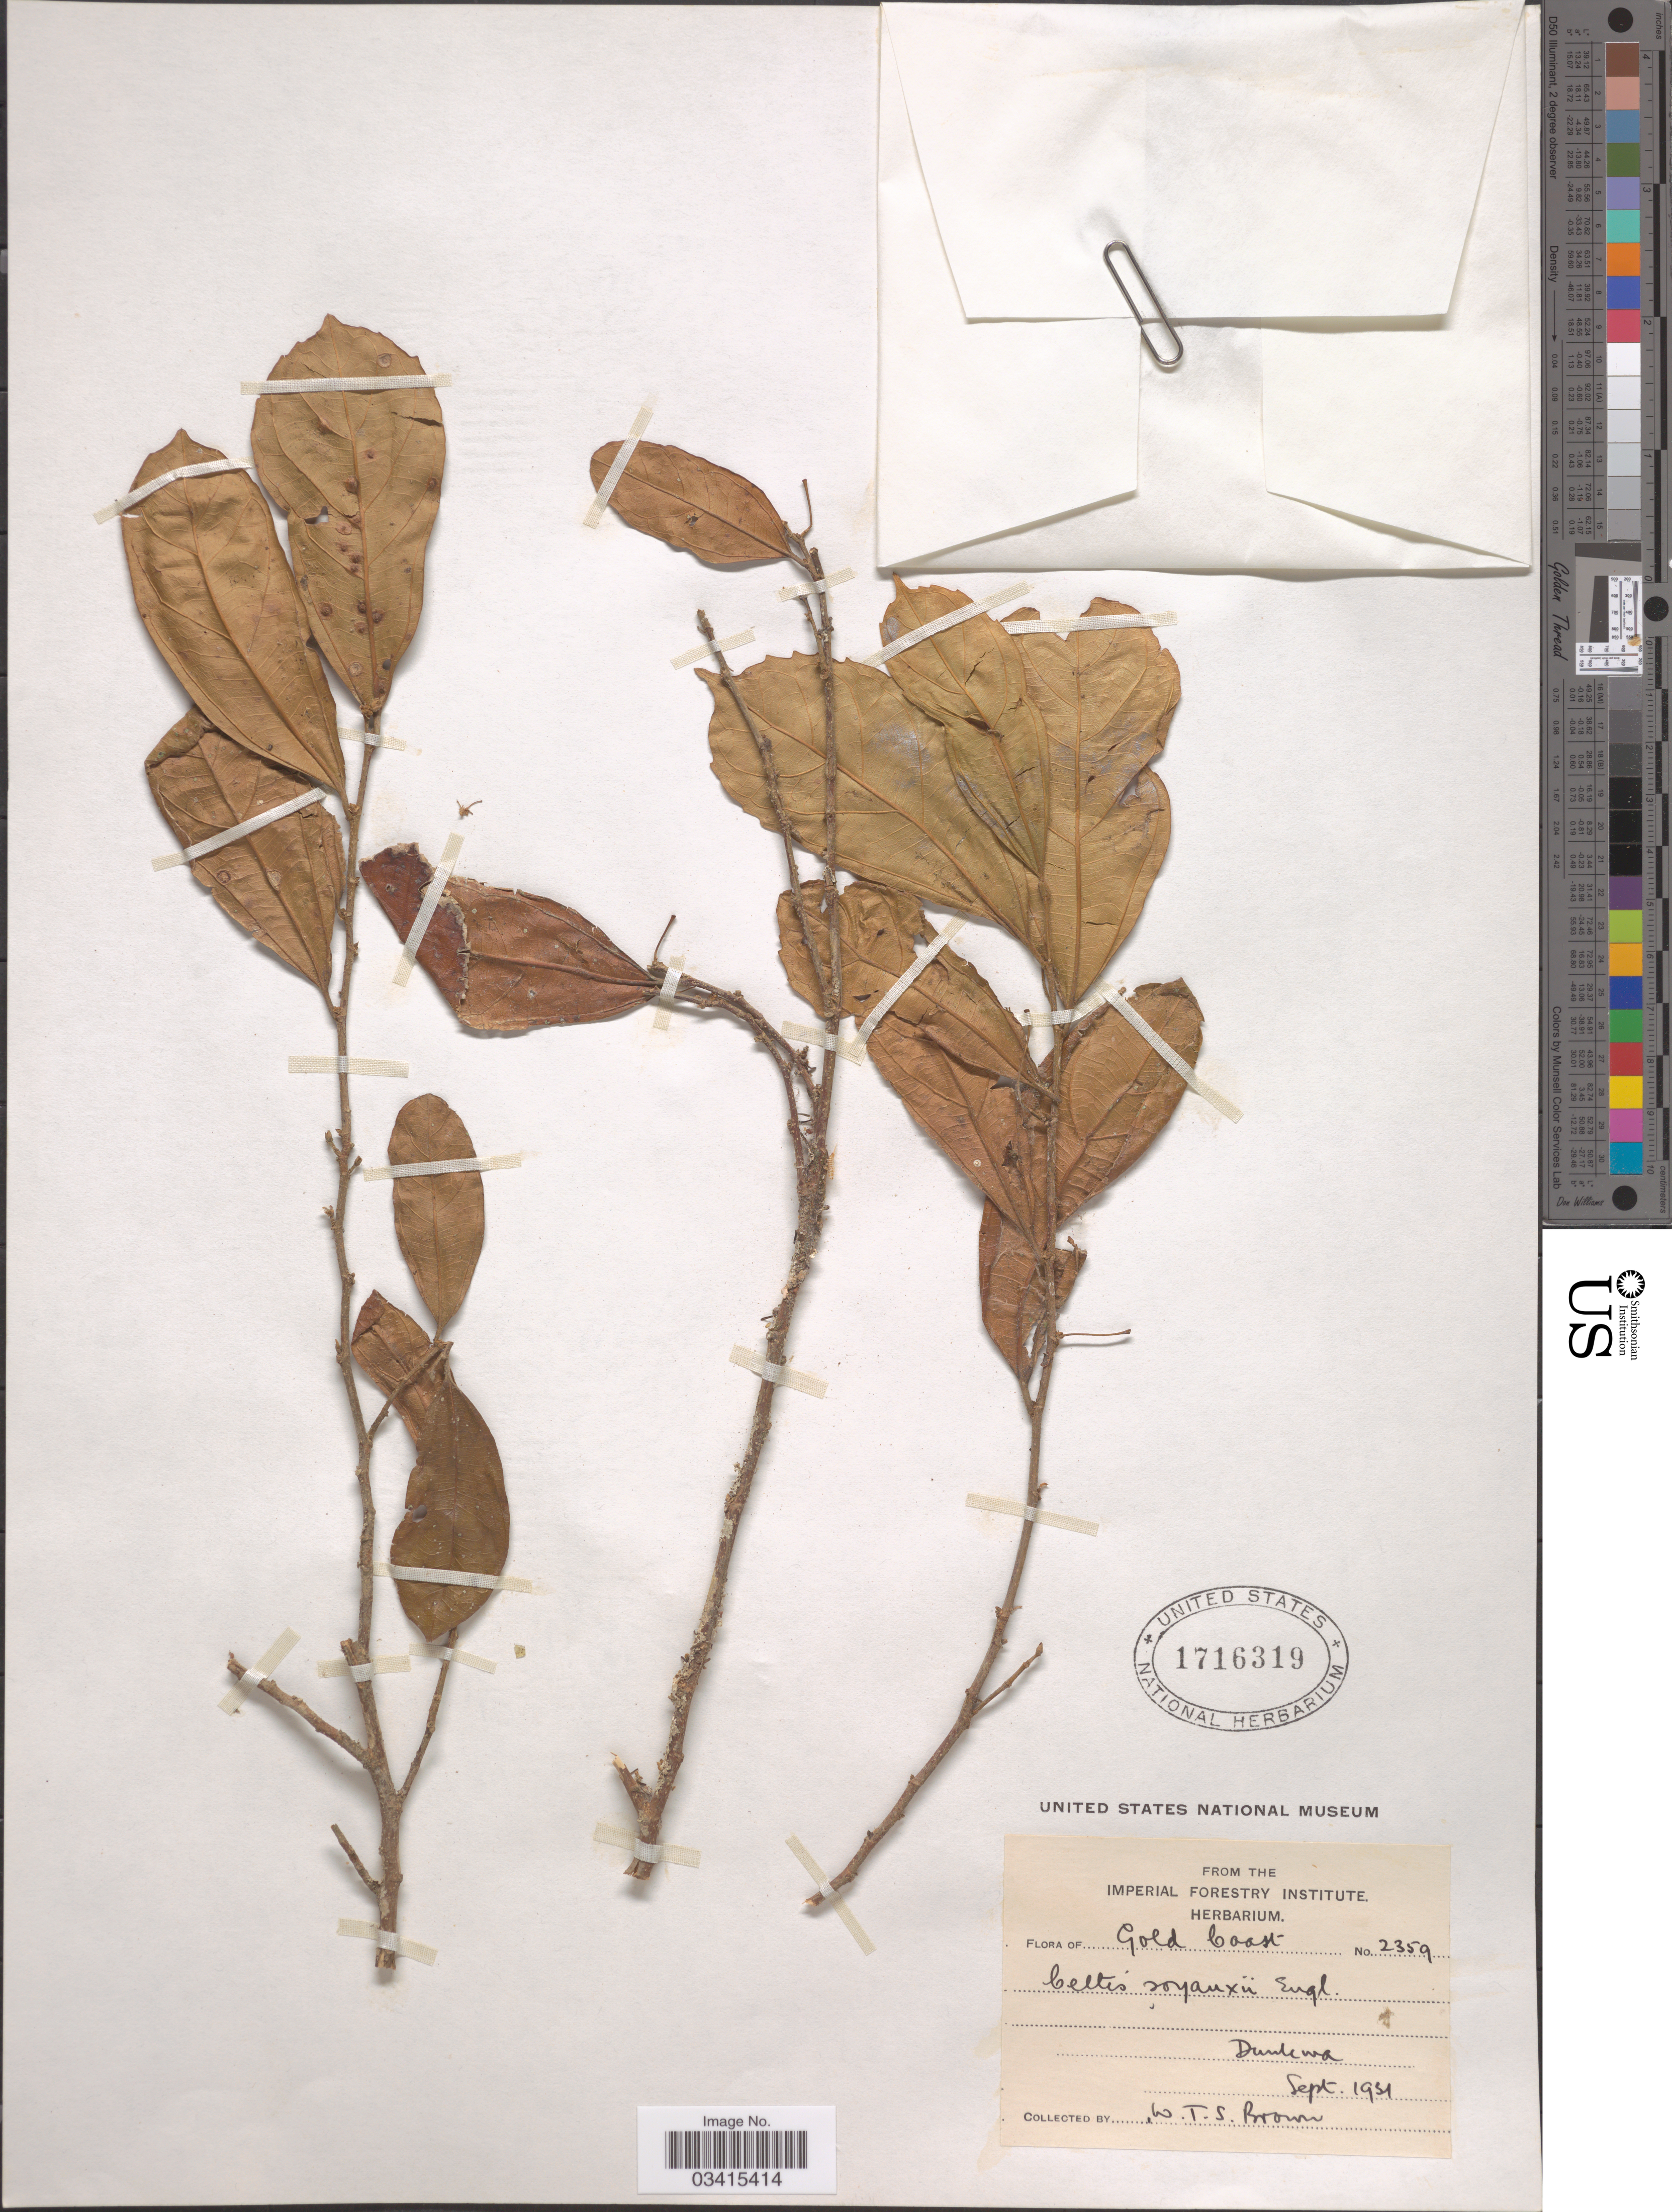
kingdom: Plantae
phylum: Tracheophyta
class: Magnoliopsida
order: Rosales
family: Cannabaceae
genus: Celtis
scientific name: Celtis soyauxii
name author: Engl.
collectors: W. T. S. Brown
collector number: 2359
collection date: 1931-09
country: Ghana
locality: Gold Coast. Dunkwa.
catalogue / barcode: US 1716319